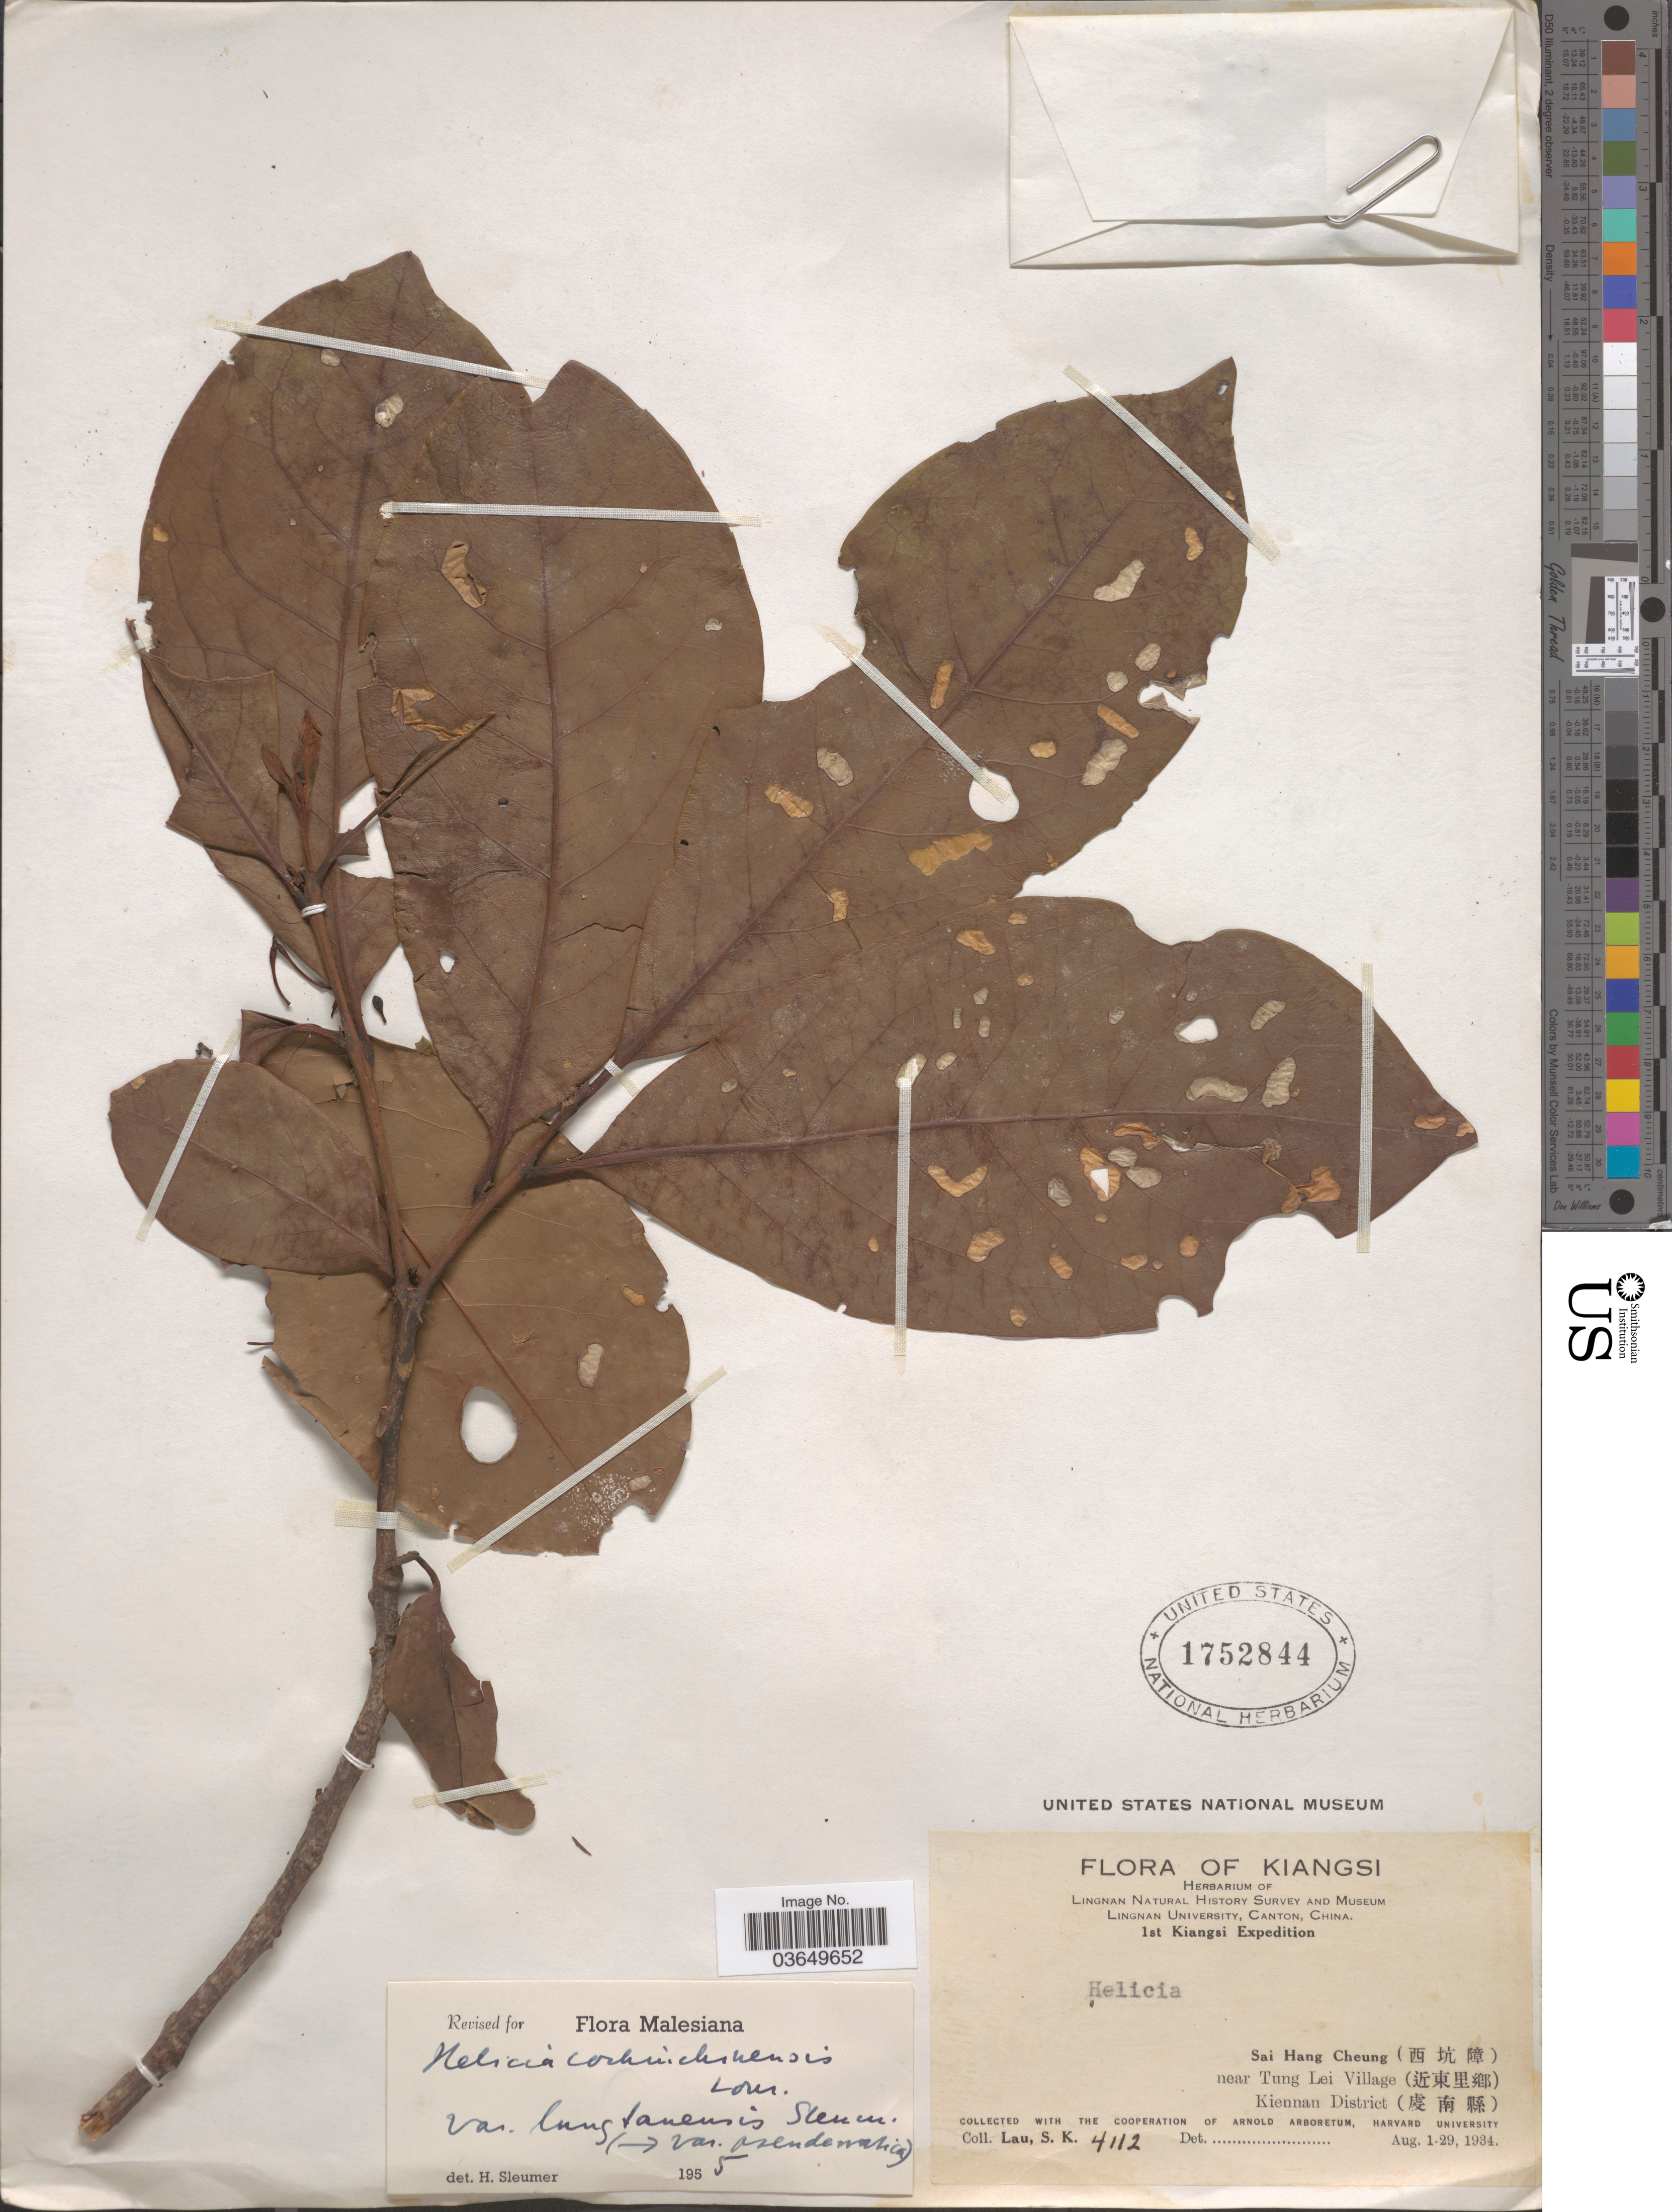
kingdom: Plantae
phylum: Tracheophyta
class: Magnoliopsida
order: Proteales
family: Proteaceae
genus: Helicia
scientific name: Helicia cochinchinensis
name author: Lour.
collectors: S. K. Lau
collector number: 4112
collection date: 1934-08-01/1934-08-29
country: China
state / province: Jiangxi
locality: Kiangsi. Sai Hang Cheung (X) near Tung Lei Village (X) Kiennan District (X).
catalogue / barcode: US 1752844